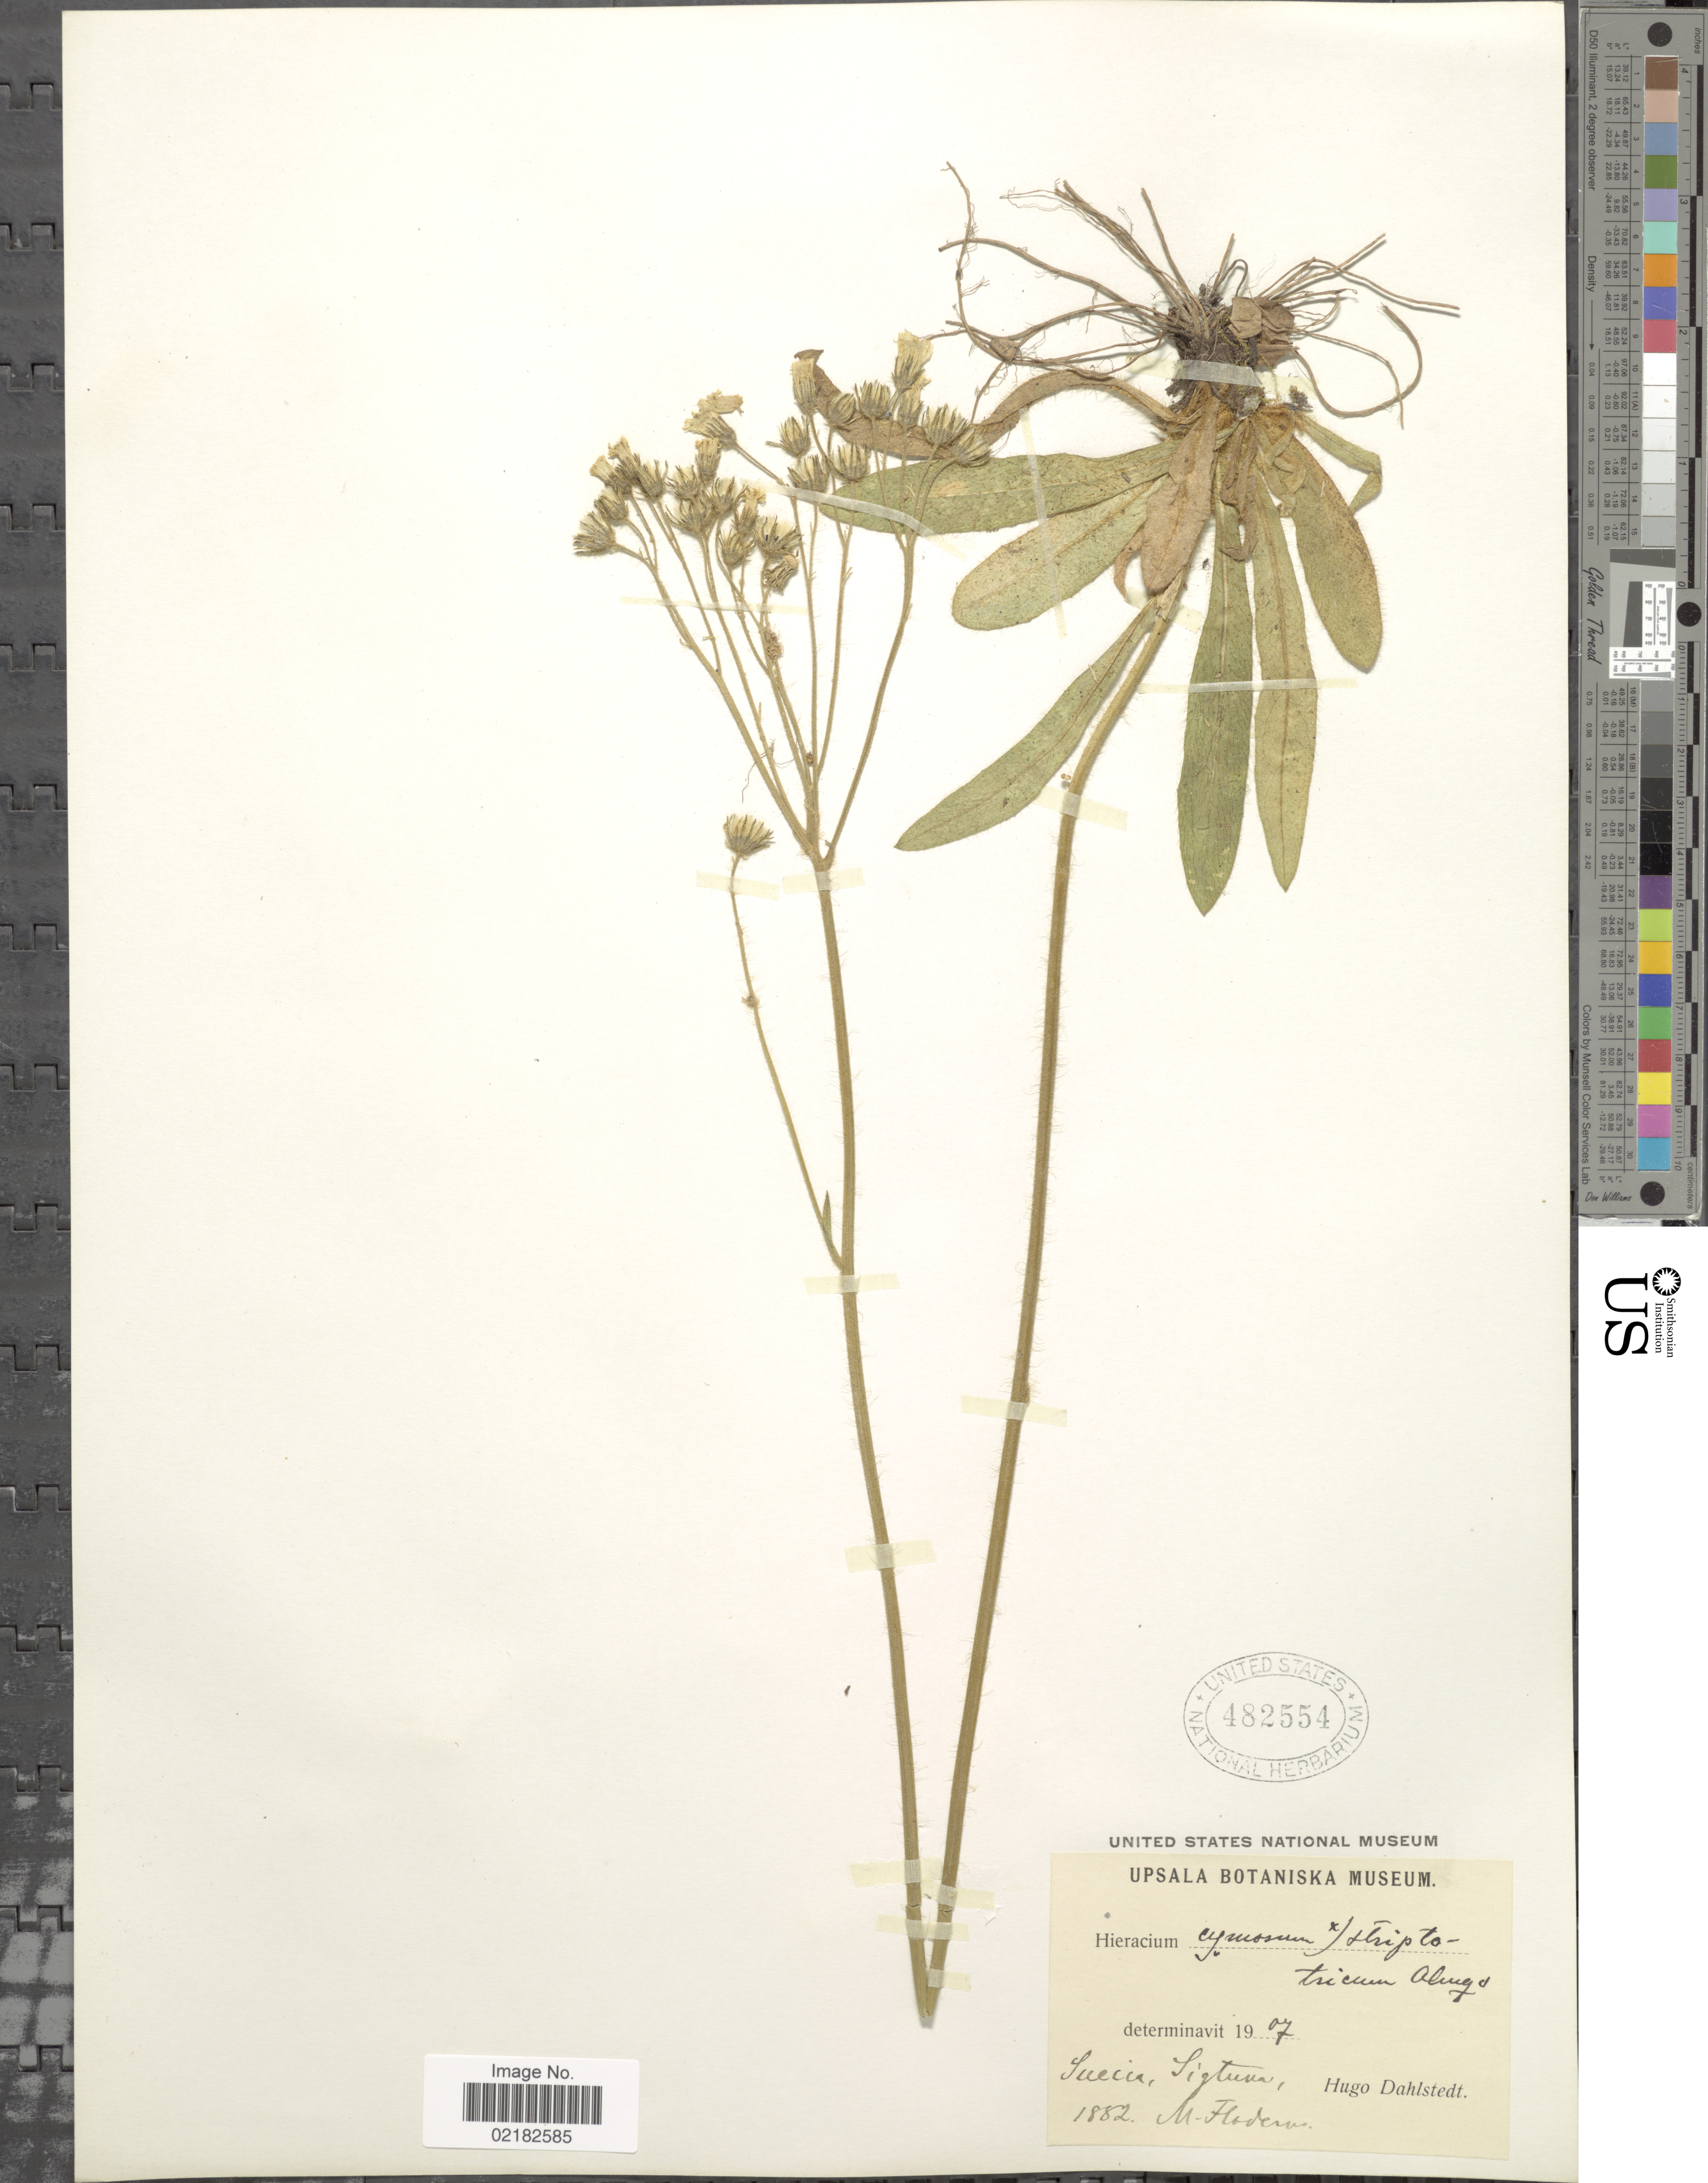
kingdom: Plantae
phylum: Tracheophyta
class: Magnoliopsida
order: Asterales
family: Asteraceae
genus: Pilosella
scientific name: Pilosella cymiflora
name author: (Näg. & Peter) S. Bräut. & Greuter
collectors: M. Floderus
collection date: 1882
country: Sweden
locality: Suecia, Sigtuna.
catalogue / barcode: US 482554